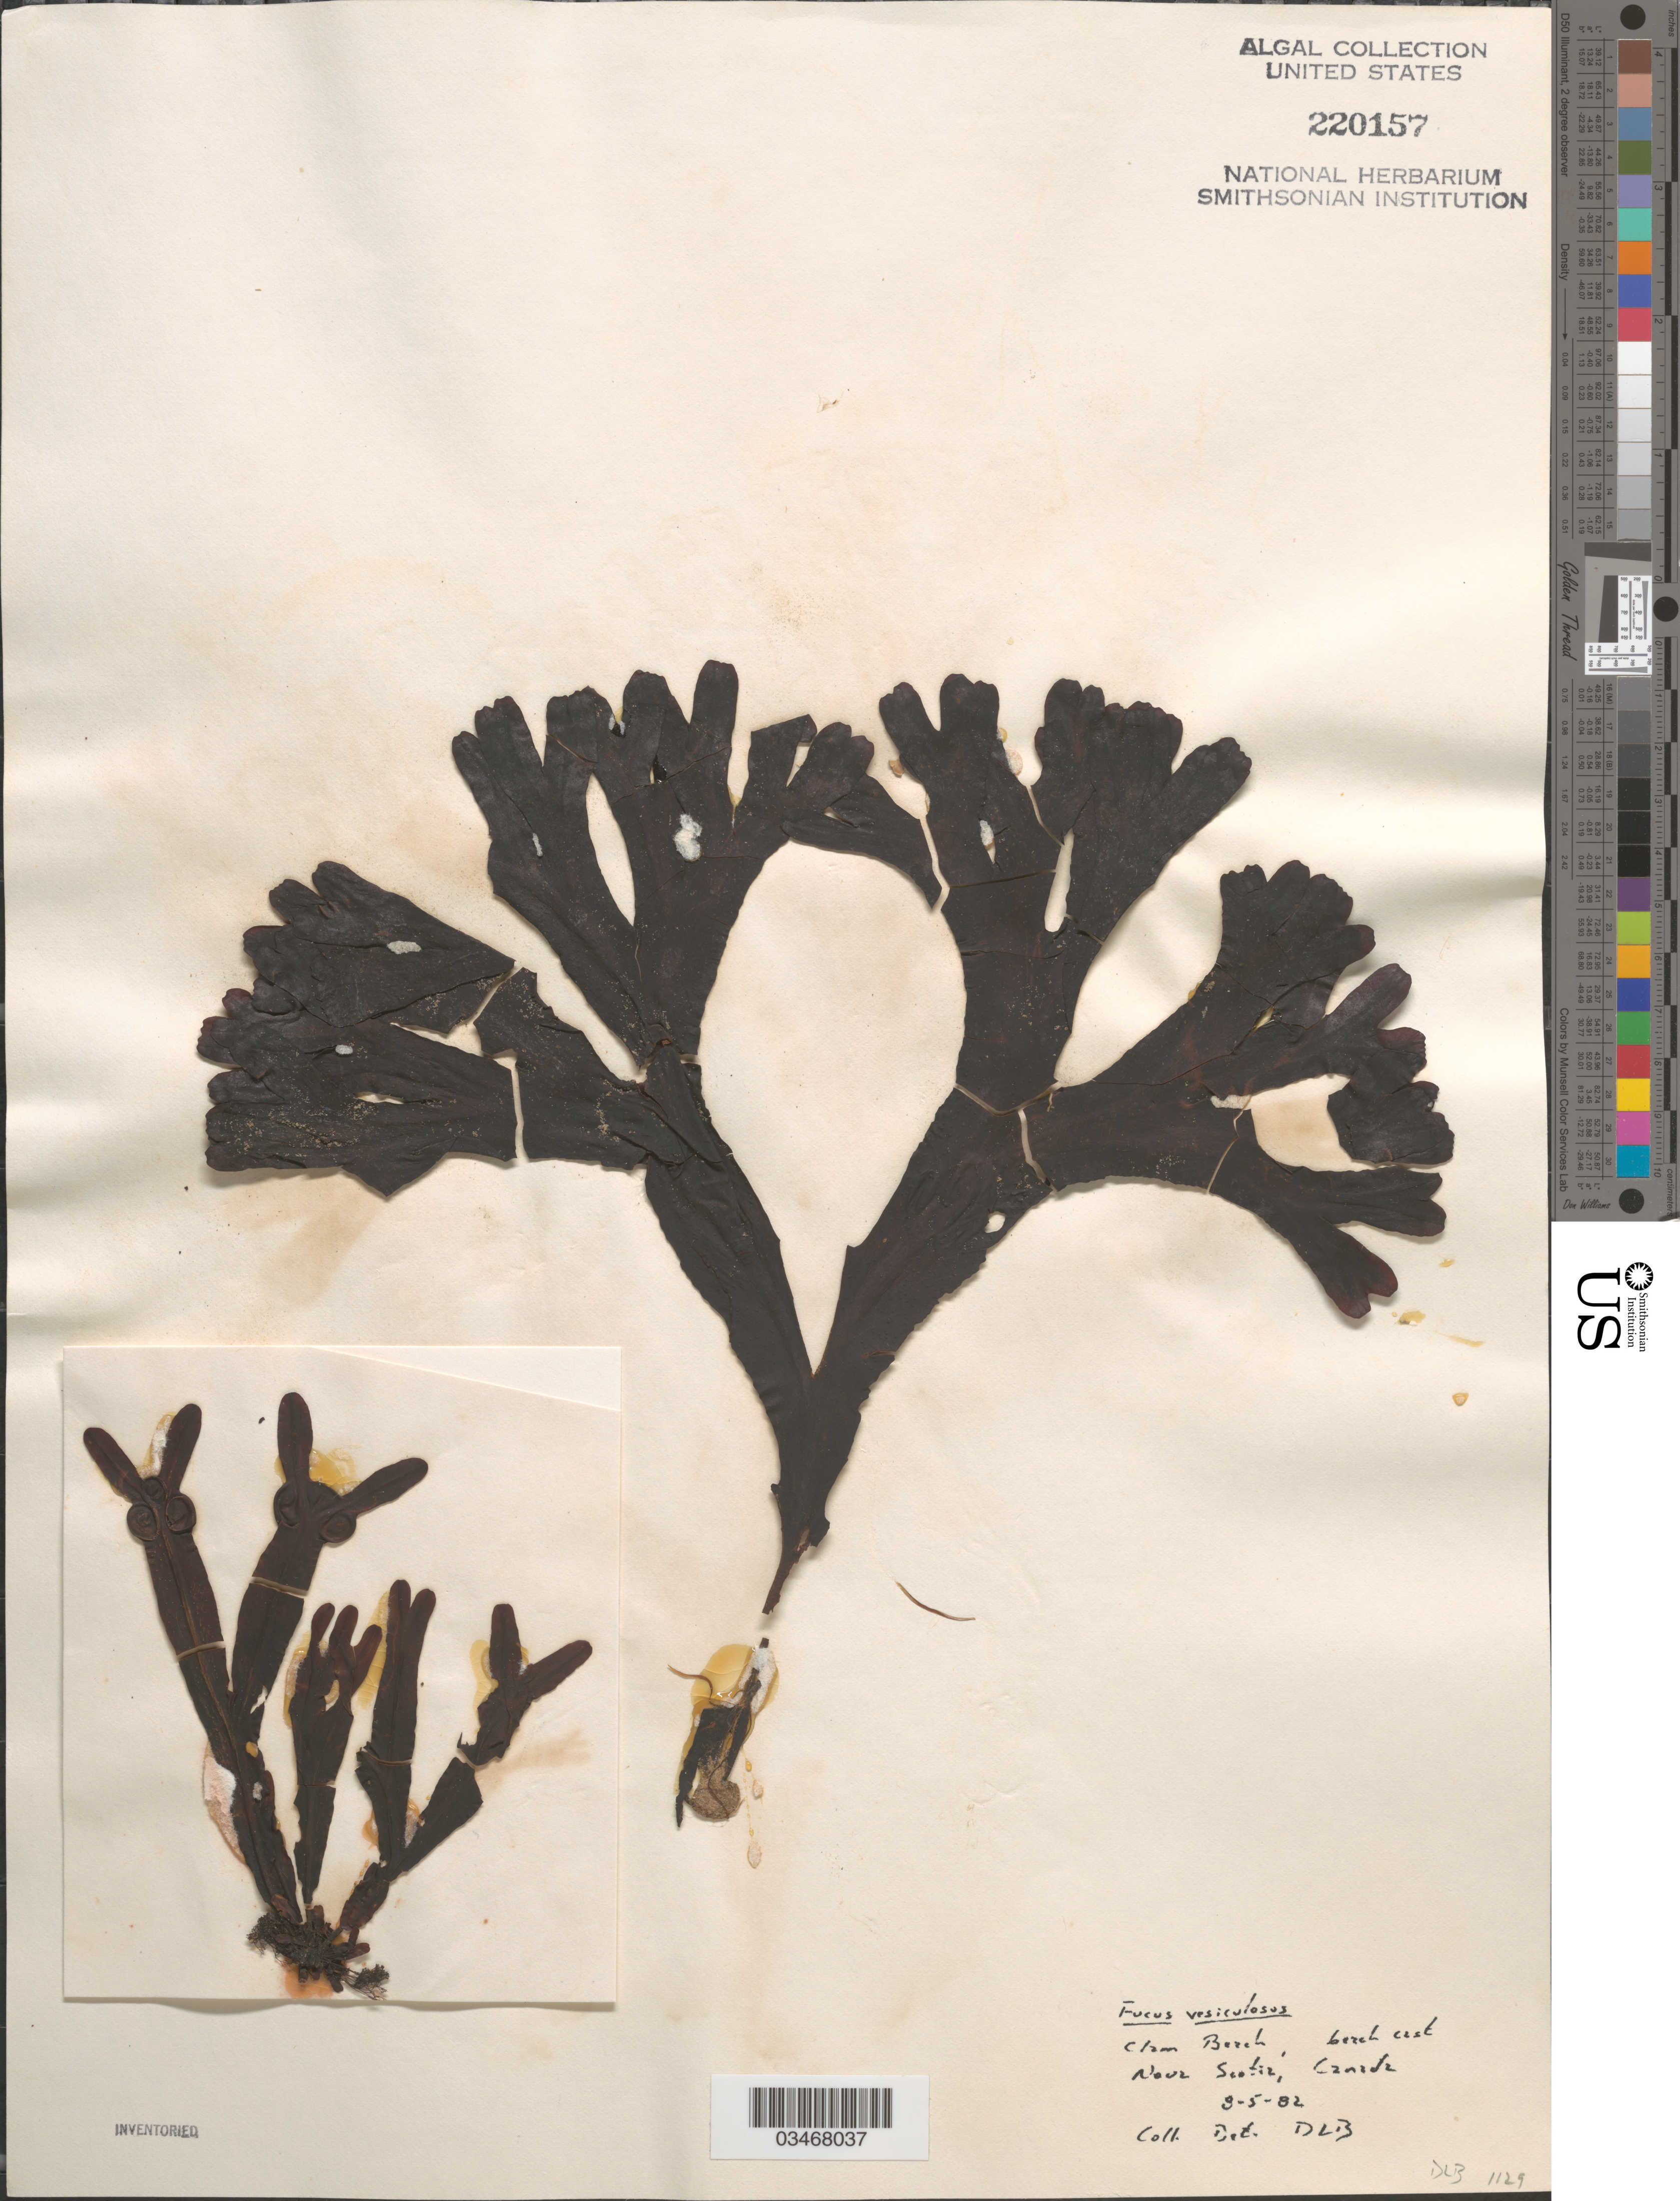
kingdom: Chromista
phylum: Ochrophyta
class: Phaeophyceae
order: Fucales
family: Fucaceae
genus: Fucus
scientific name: Fucus vesiculosus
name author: L.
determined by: Ballantine, D. L.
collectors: D.L. Ballantine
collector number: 1129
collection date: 1982-08-05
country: Canada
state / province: Nova Scotia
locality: Clam Beach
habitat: Beach cast.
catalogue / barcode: US 220157